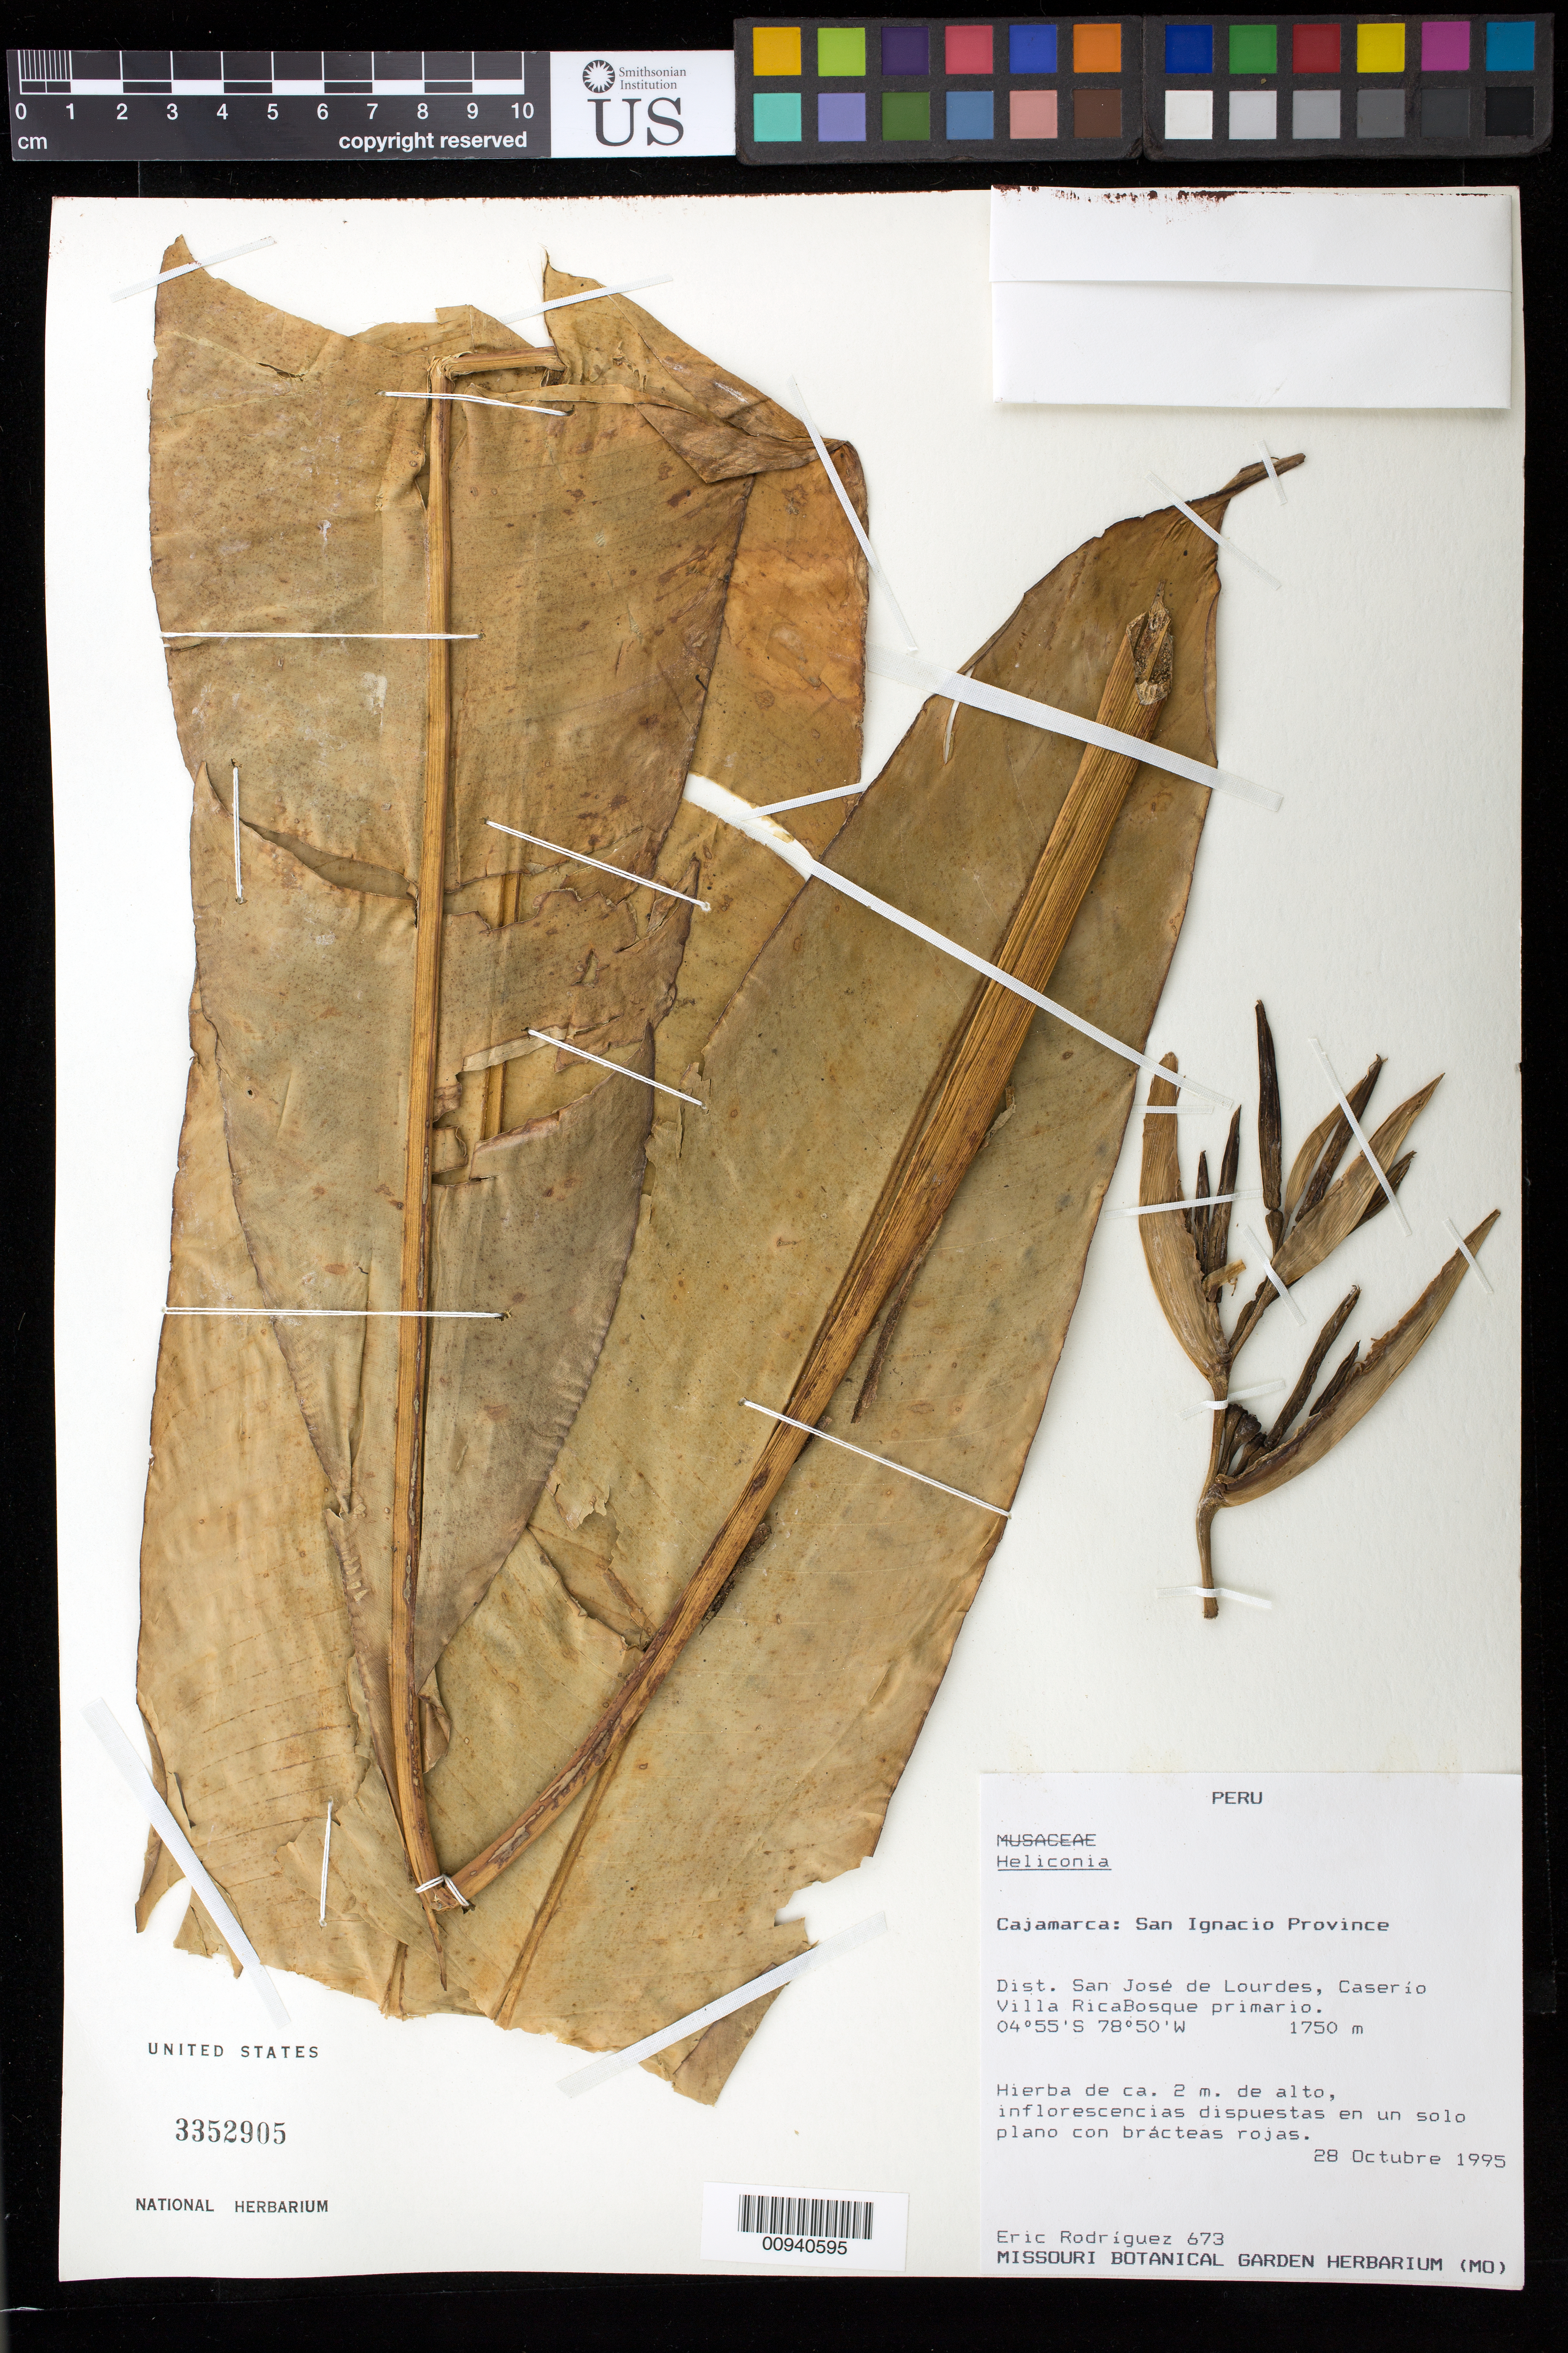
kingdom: Plantae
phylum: Tracheophyta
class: Liliopsida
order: Zingiberales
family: Heliconiaceae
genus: Heliconia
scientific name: Heliconia sp.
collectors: E. Rodriguez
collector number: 673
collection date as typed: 28 Oct 1995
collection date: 1995-10-28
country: Peru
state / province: Cajamarca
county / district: San Ignacio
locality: San Jose de Lourdes. Caserio Villa Rica Bosque primario.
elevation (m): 1750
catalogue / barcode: US 3352905